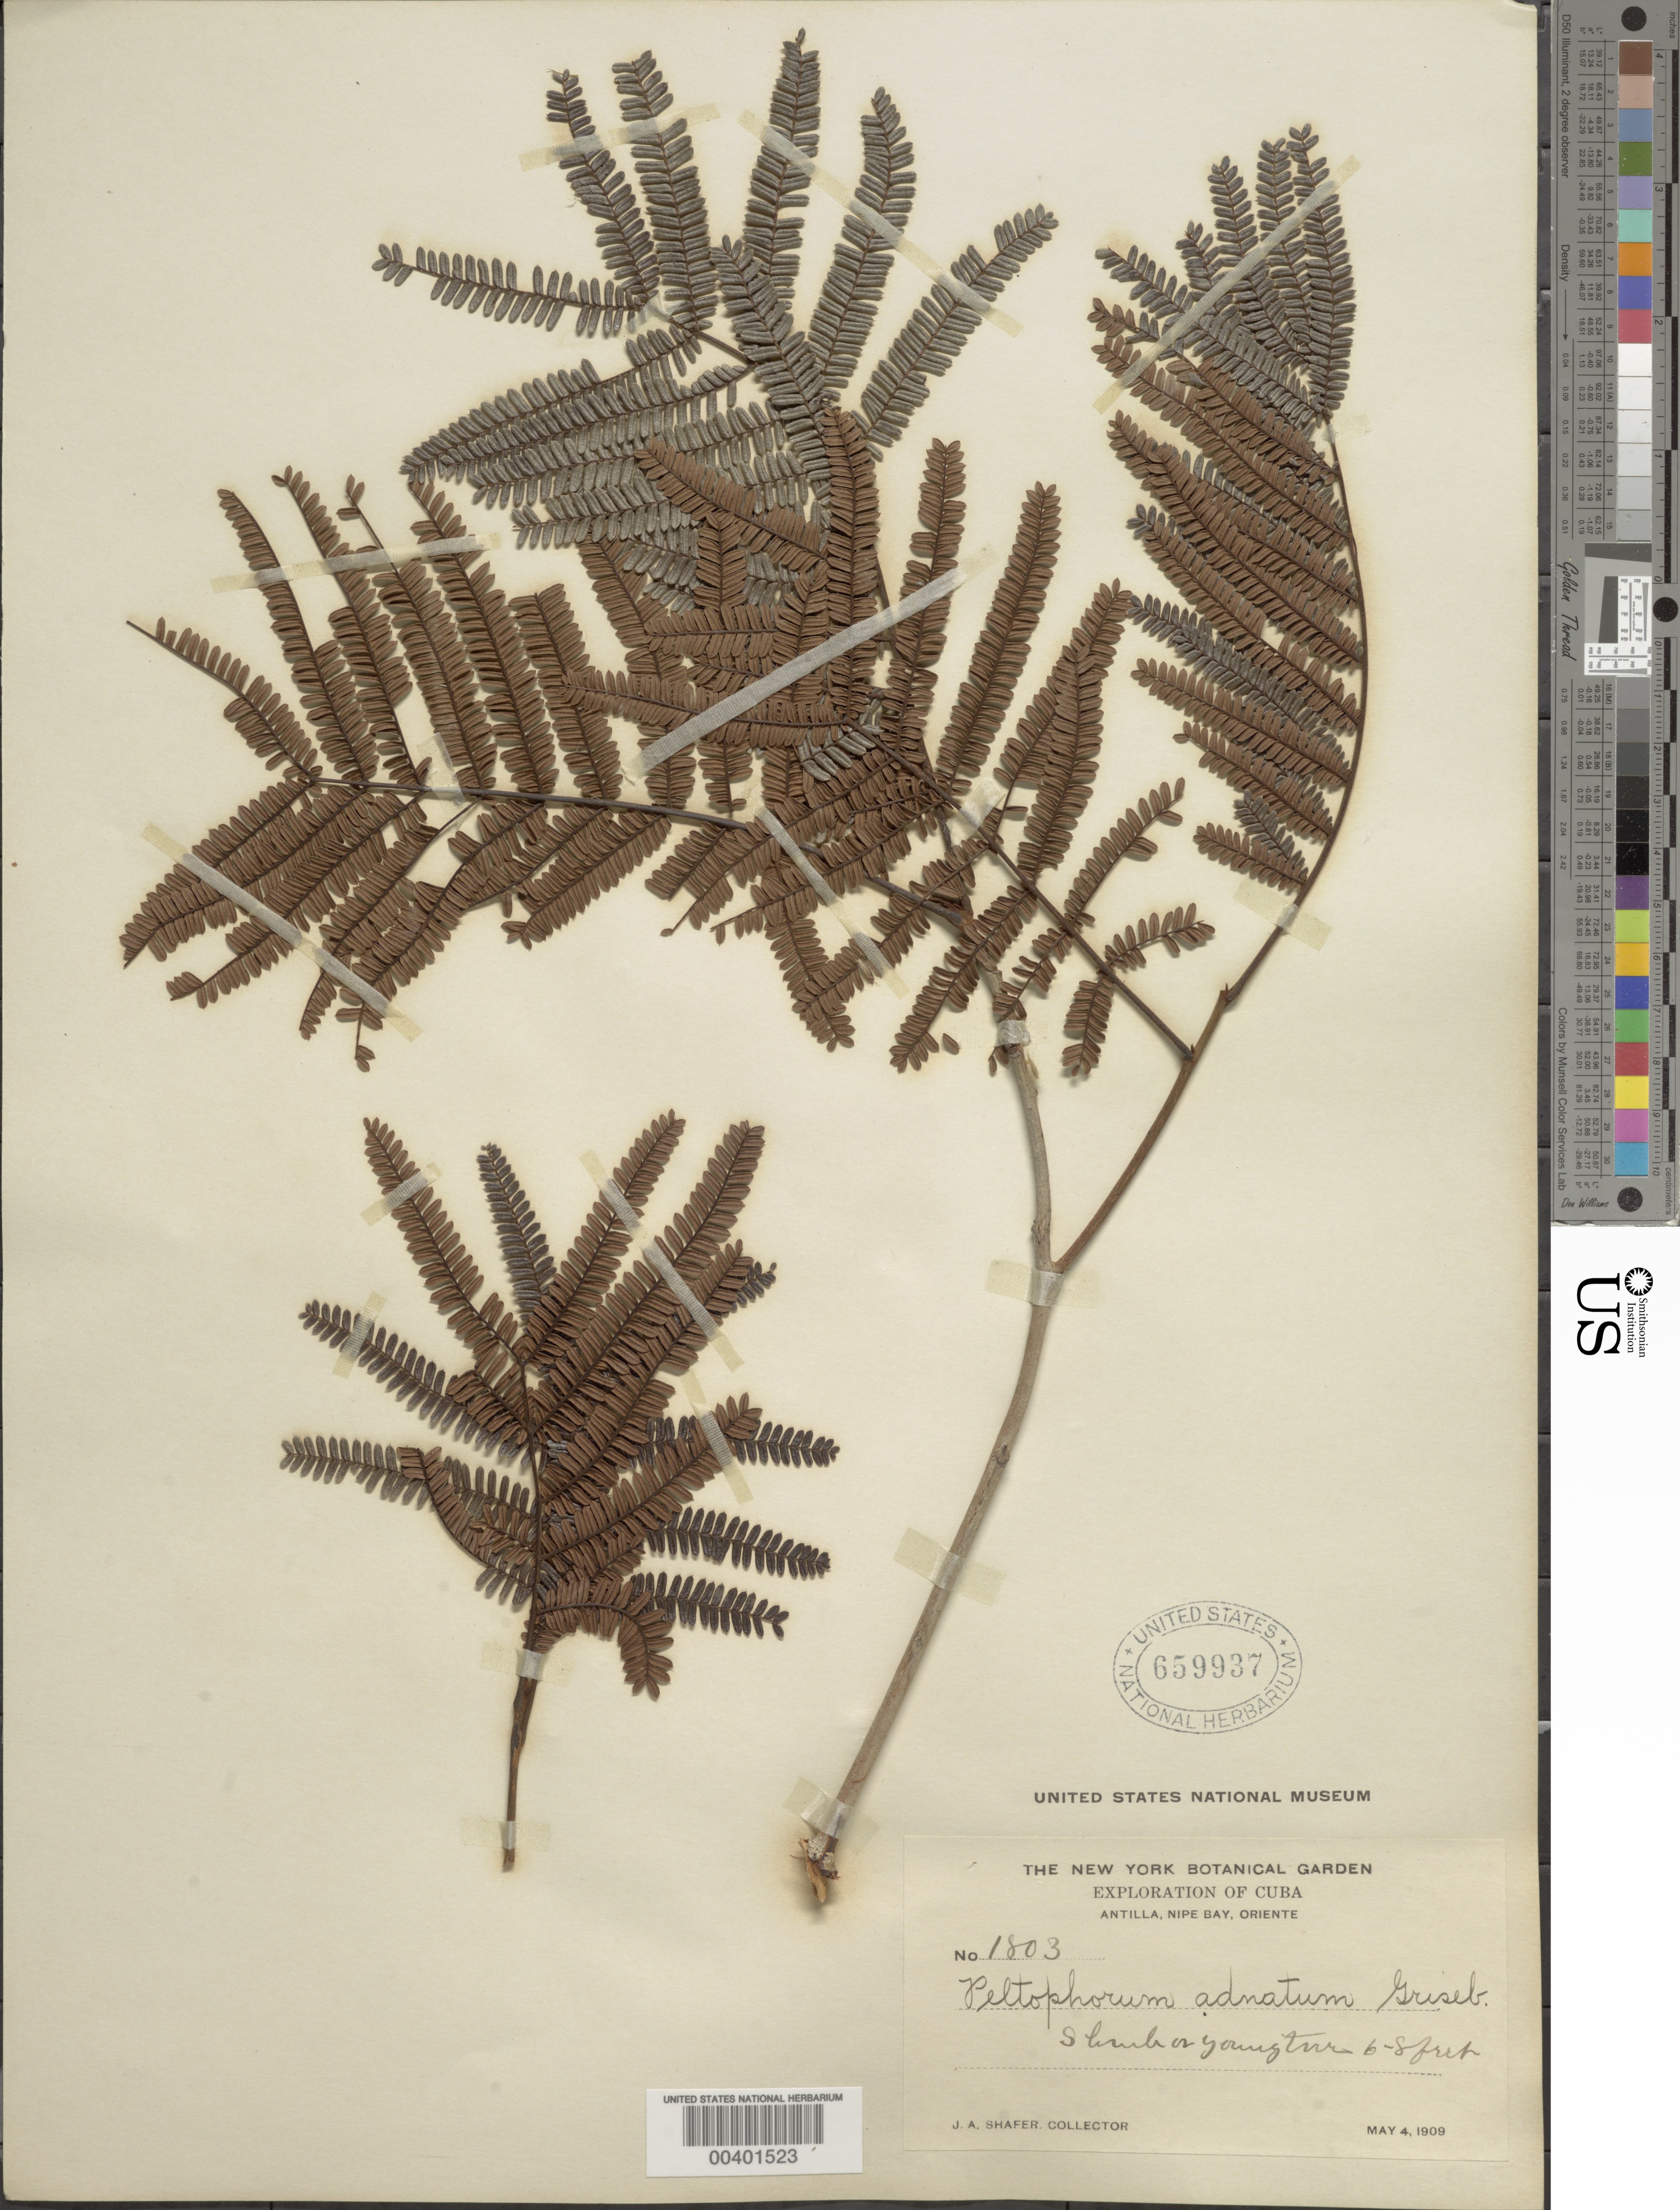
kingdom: Plantae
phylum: Tracheophyta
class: Magnoliopsida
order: Fabales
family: Fabaceae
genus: Peltophorum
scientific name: Peltophorum adnatum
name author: Griseb.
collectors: J. A. Shafer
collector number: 1803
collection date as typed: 04 May 1909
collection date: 1909-05-04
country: Cuba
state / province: Oriente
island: Greater Antilles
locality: Nipe bay, antilla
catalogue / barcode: US 659937